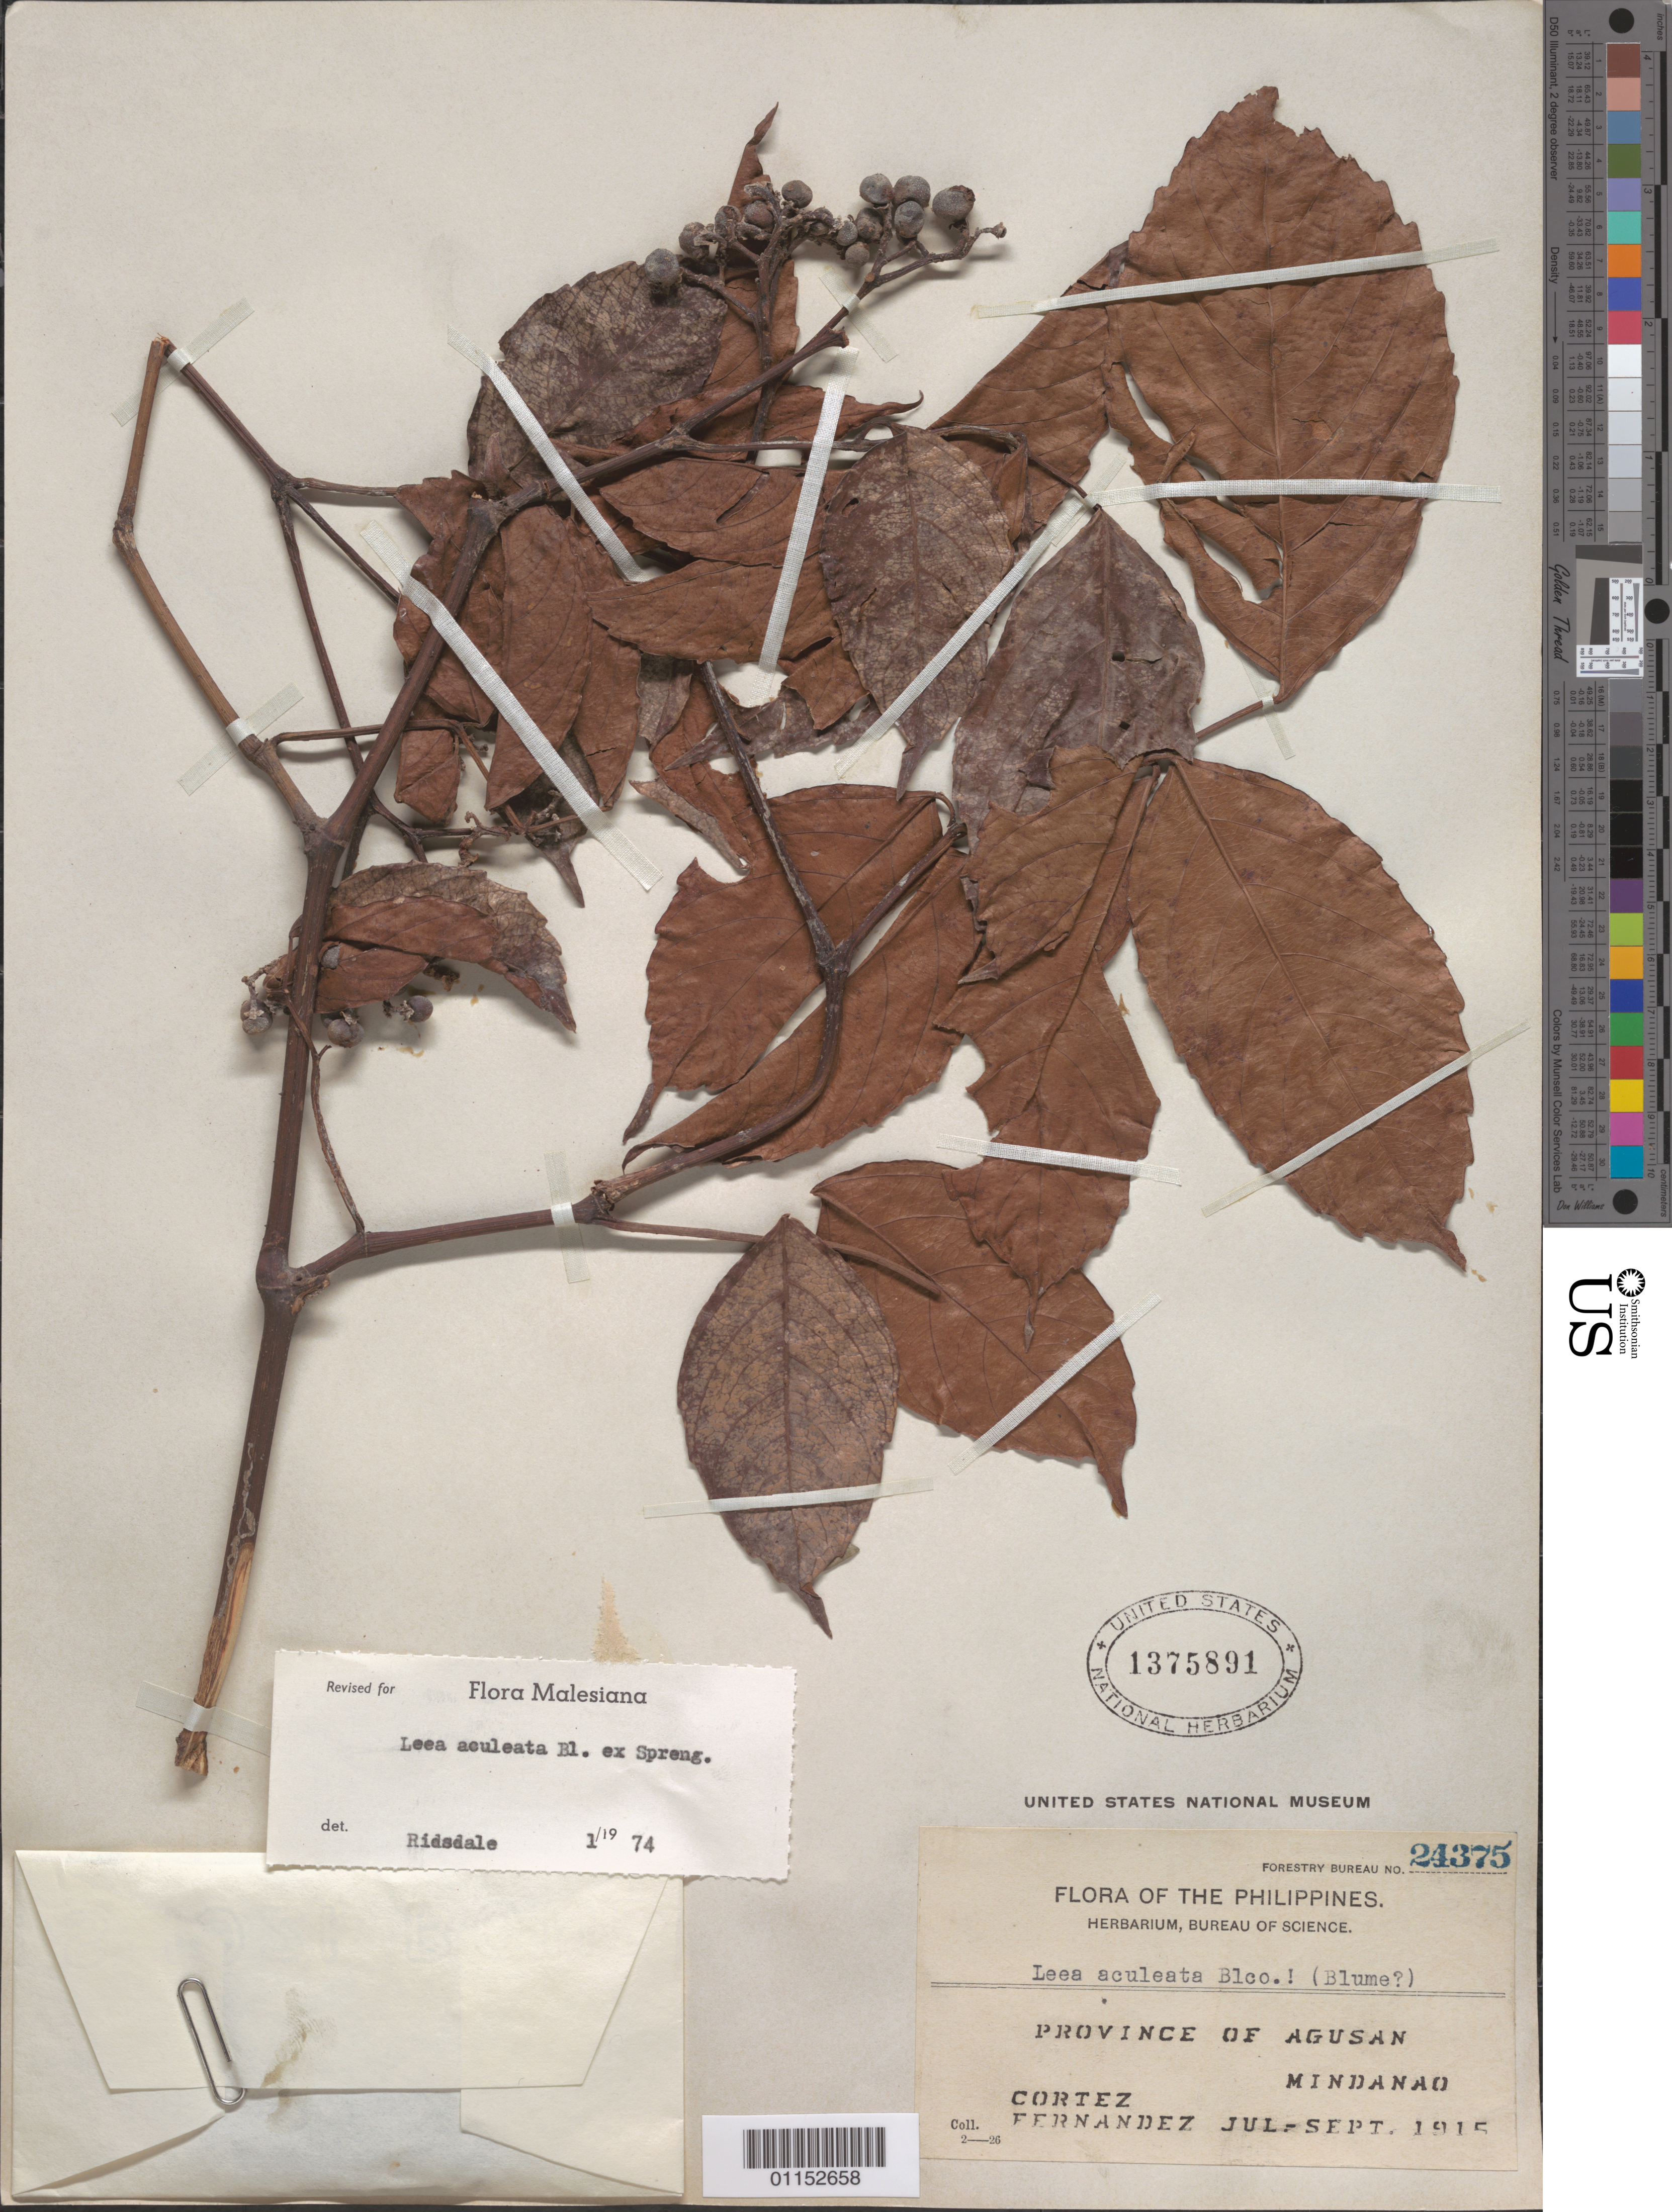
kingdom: Plantae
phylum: Tracheophyta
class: Magnoliopsida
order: Vitales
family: Vitaceae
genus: Leea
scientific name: Leea aculeata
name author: Blume ex Spreng.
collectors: C. Fernandez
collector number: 24375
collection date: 1915-07/1915-09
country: Philippines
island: Mindanao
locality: Agusan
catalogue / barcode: US 1375891